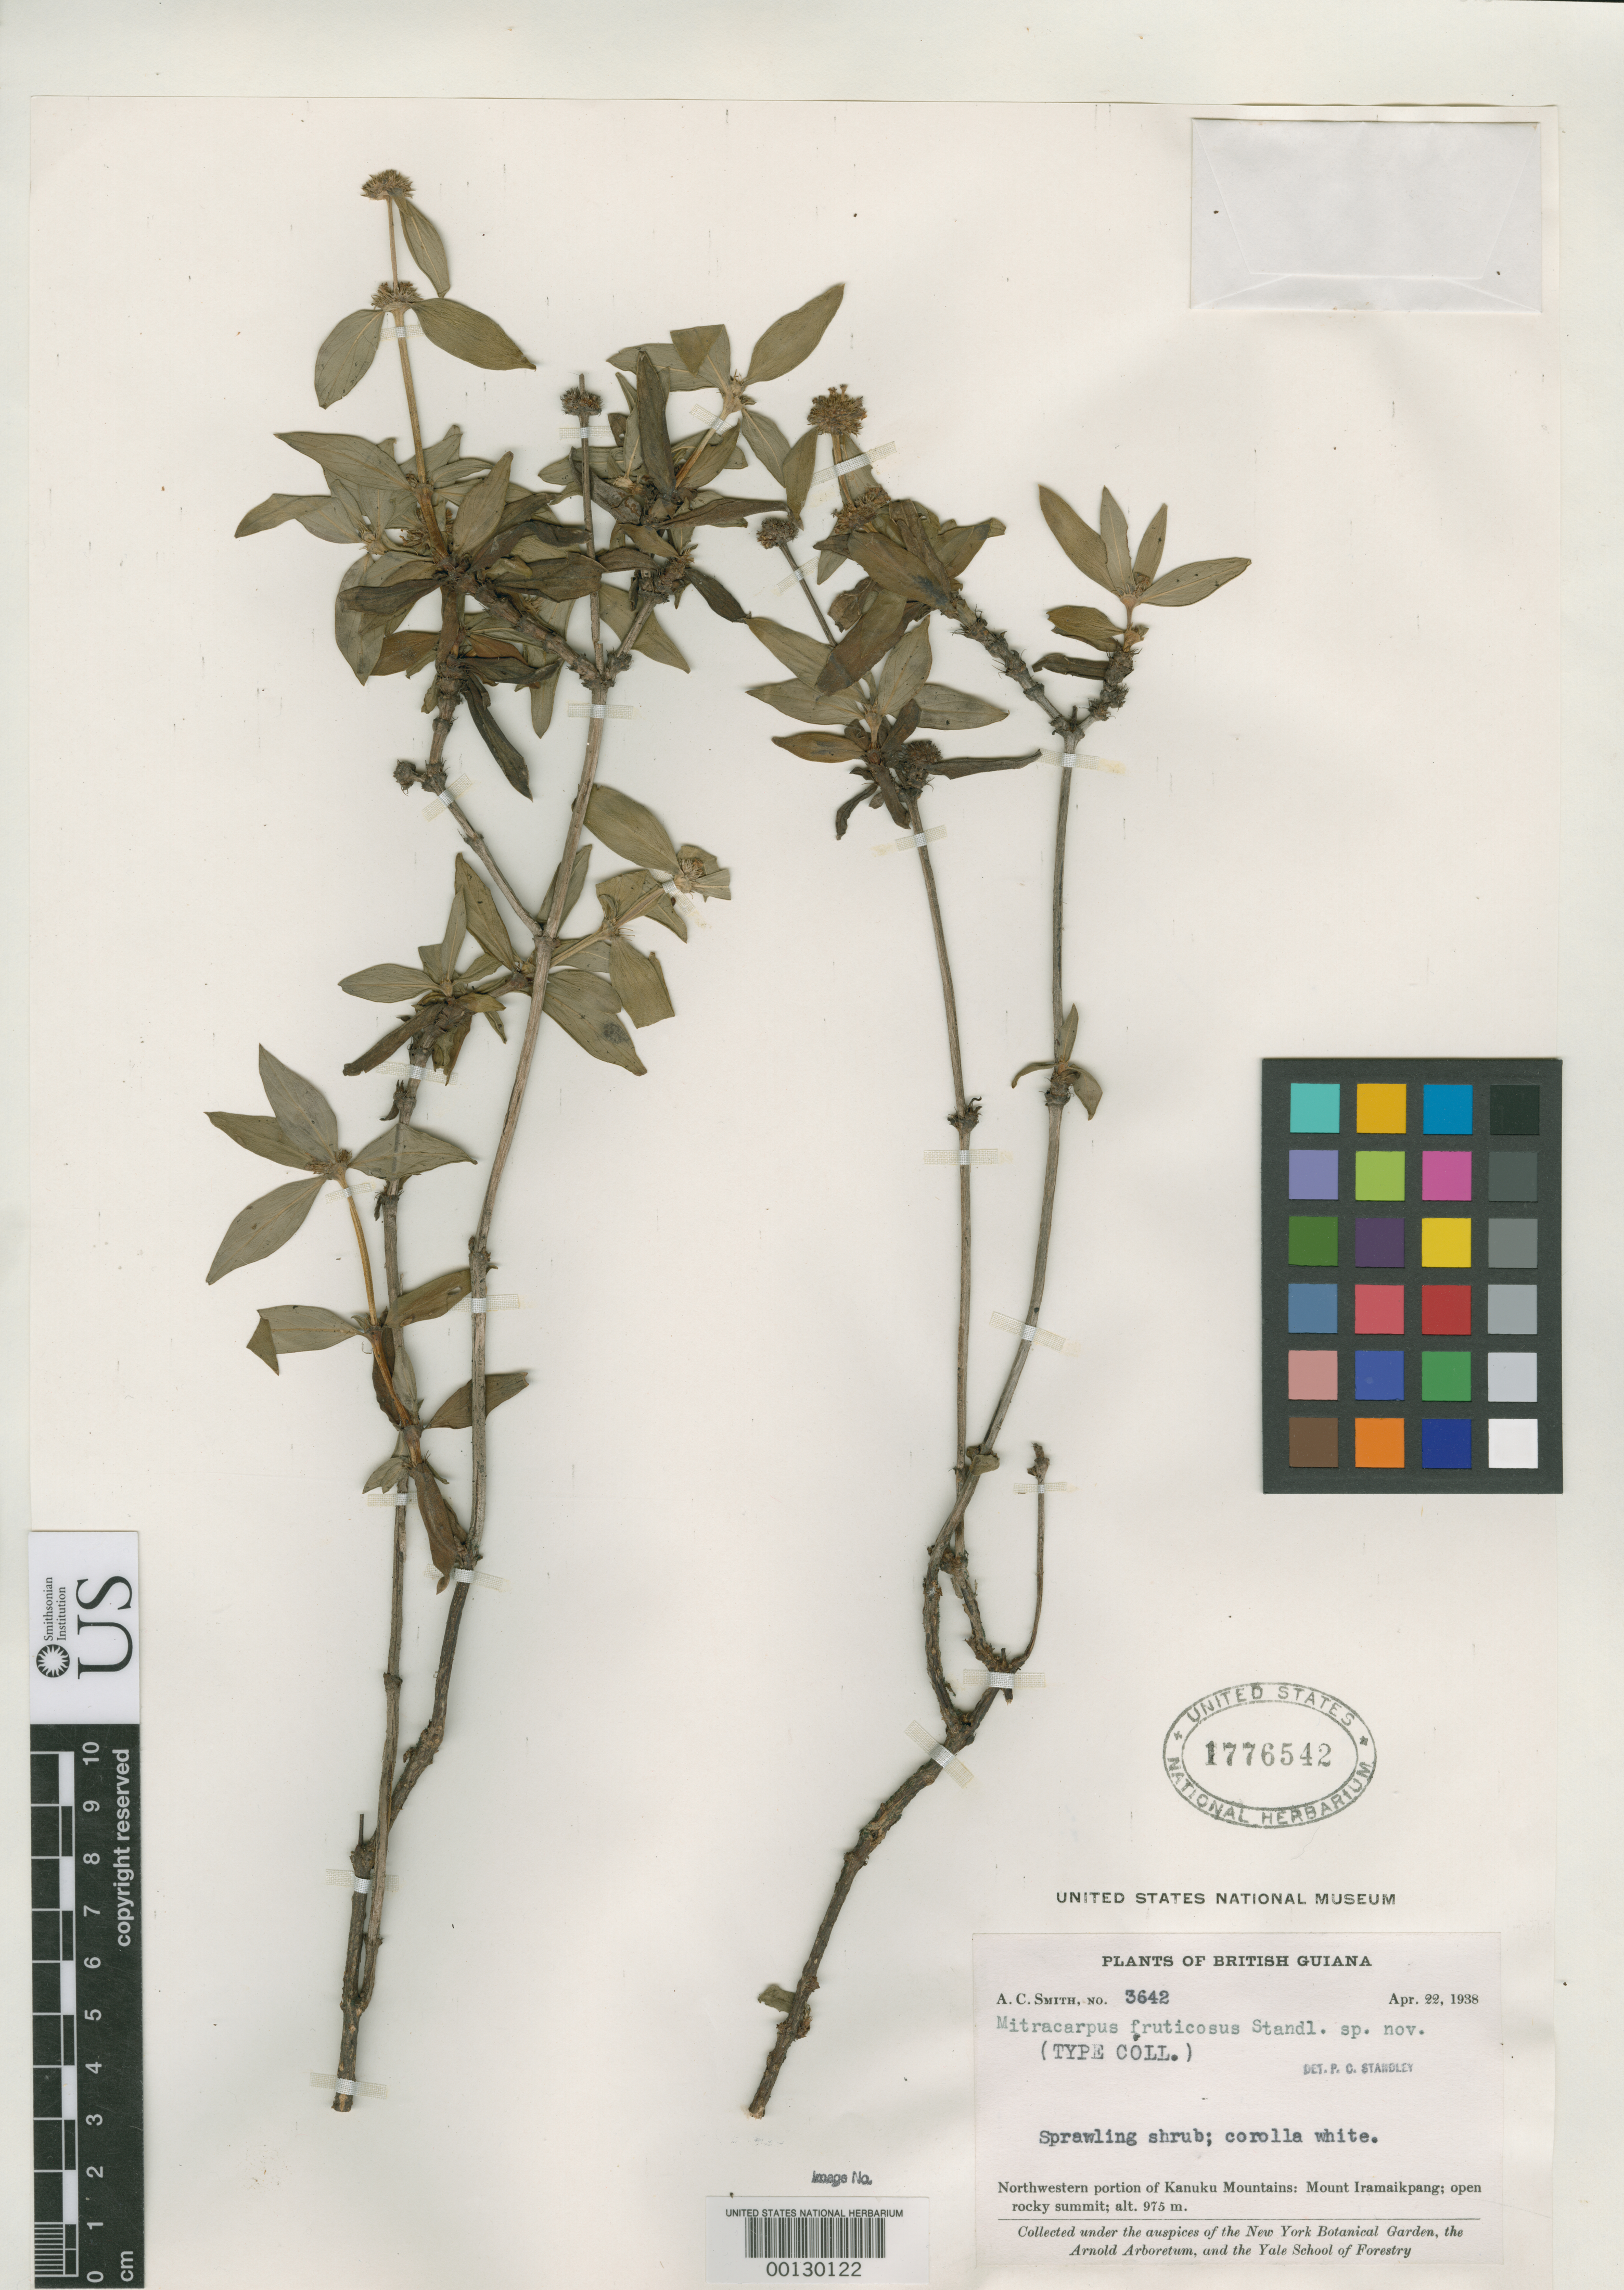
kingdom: Plantae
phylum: Tracheophyta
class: Magnoliopsida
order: Gentianales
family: Rubiaceae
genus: Mitracarpus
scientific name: Mitracarpus fruticosus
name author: Standl.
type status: Isotype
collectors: A. C. Smith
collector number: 3642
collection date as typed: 22 Apr 1938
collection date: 1938-04-22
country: Guyana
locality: NW portion of Kanuku Mts., Mt. Iramaikpang.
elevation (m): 975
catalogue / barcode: US 1776542